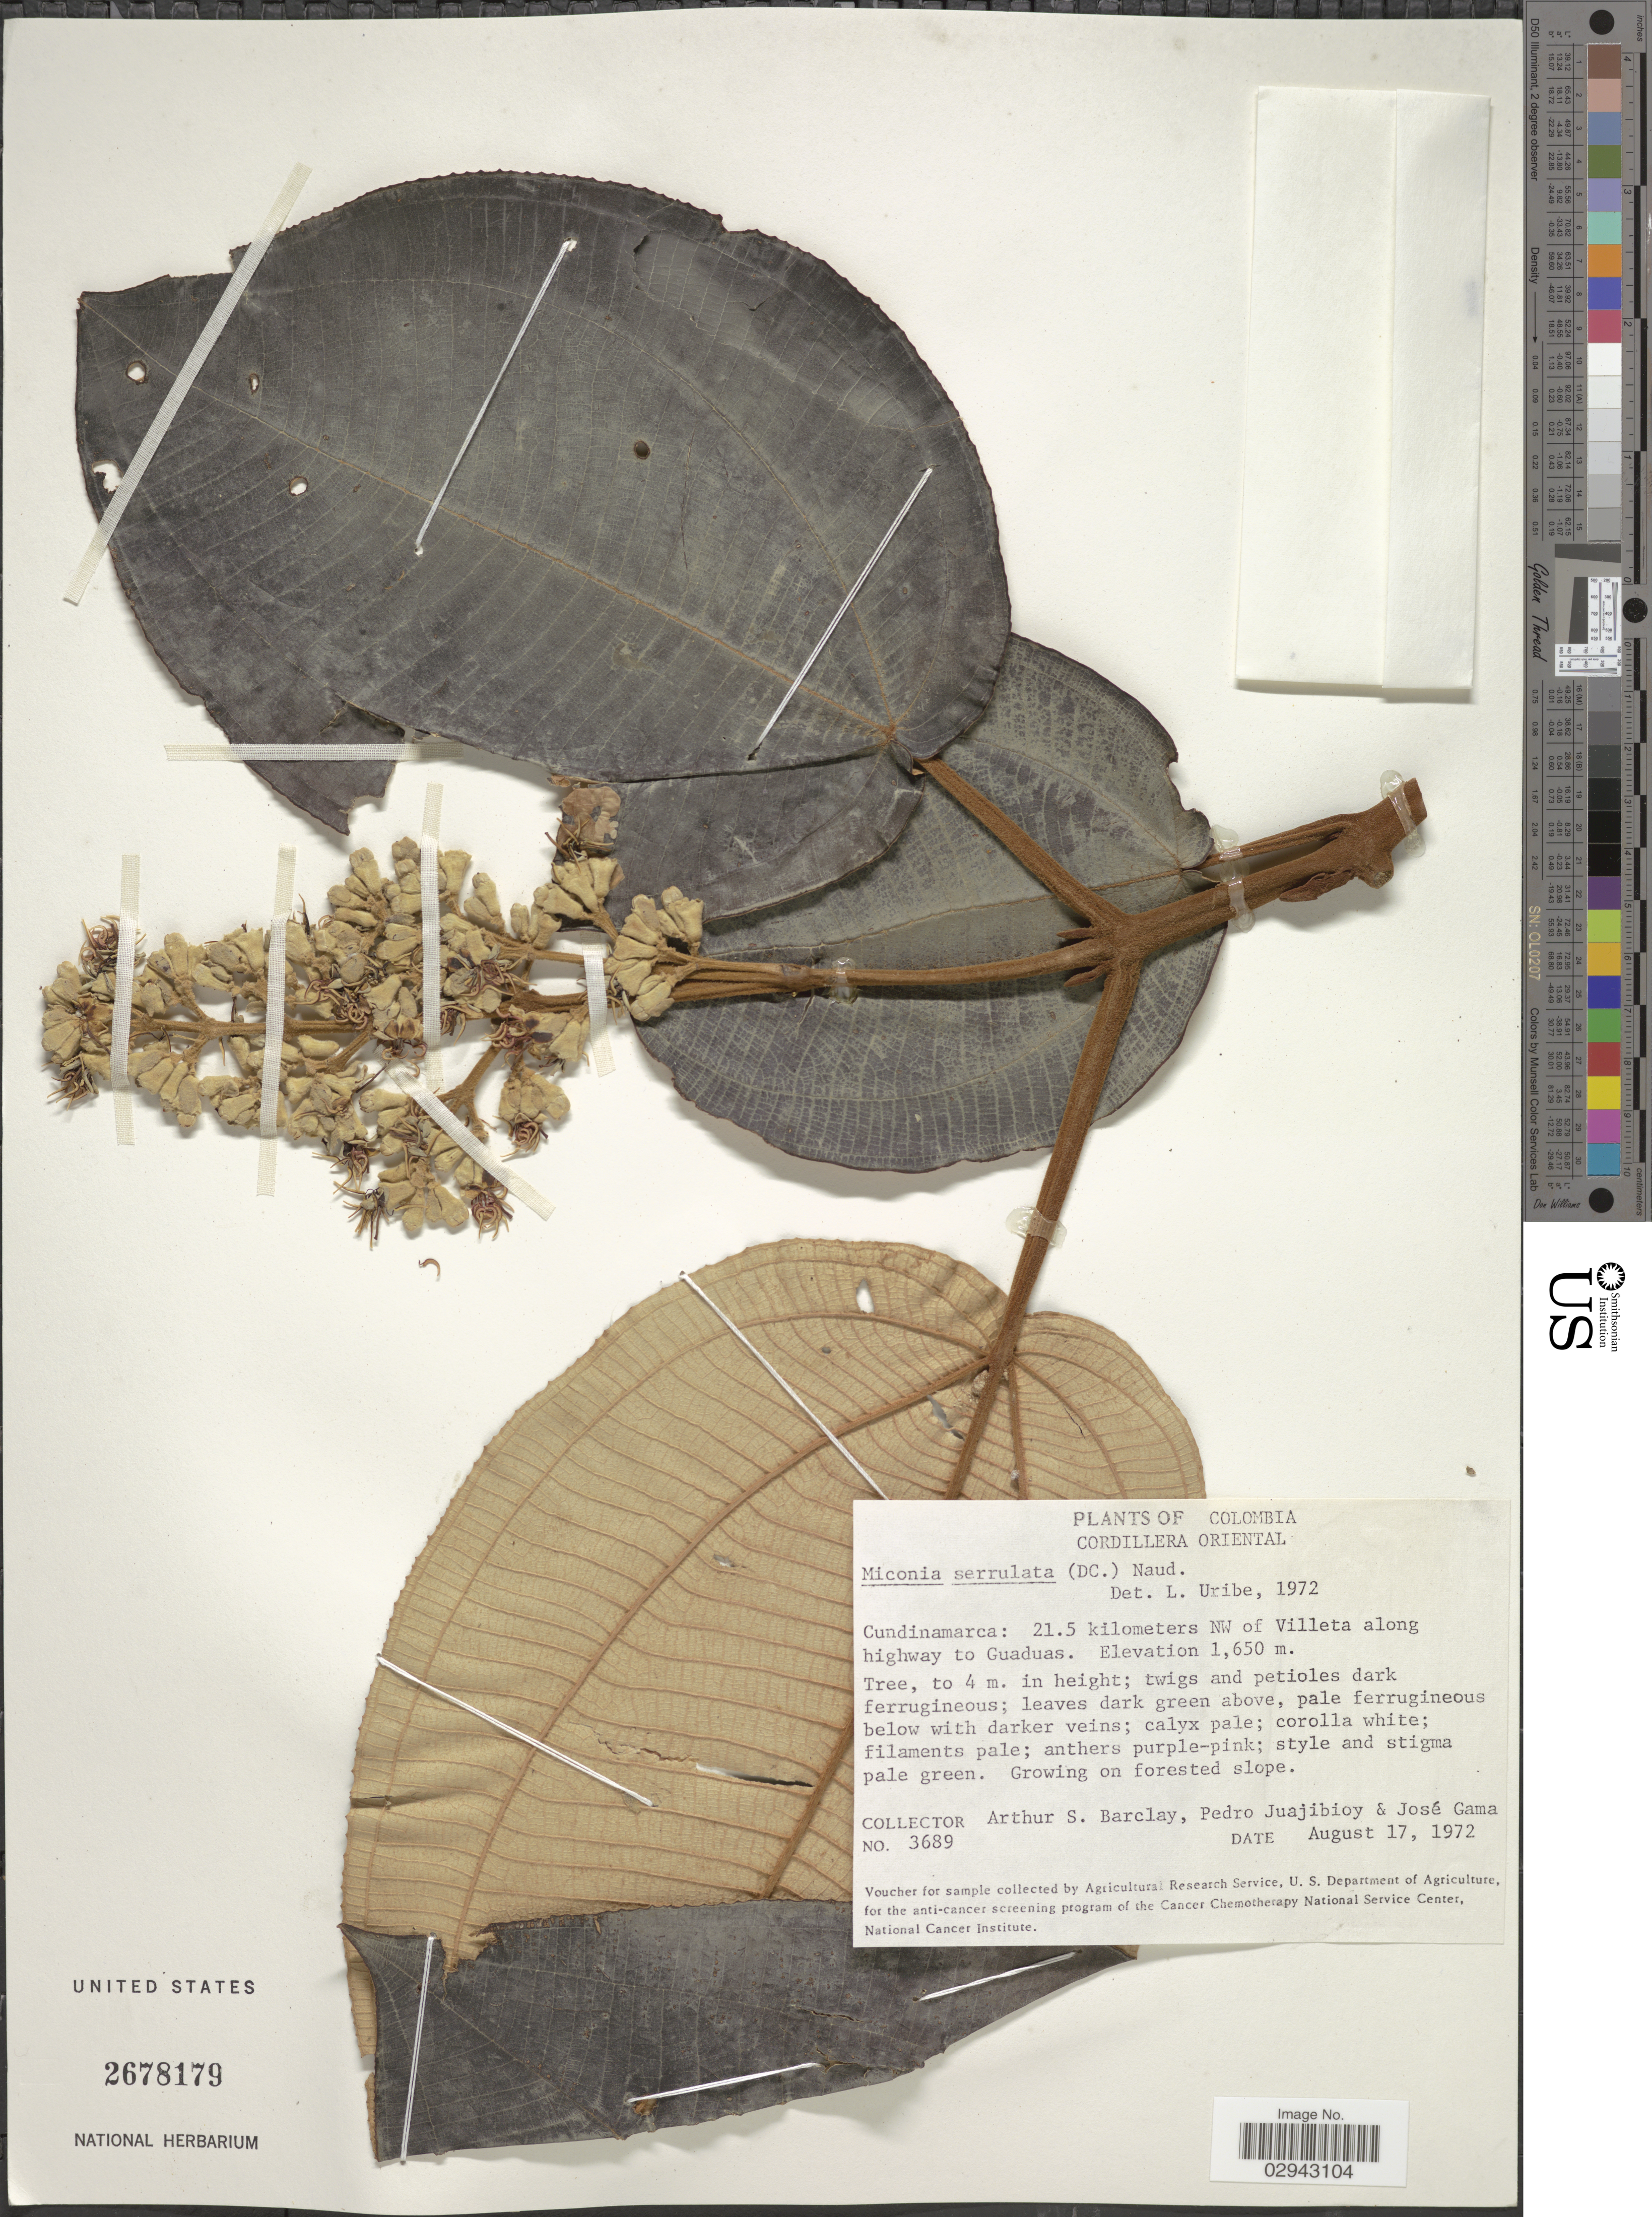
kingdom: Plantae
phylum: Tracheophyta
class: Magnoliopsida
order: Myrtales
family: Melastomataceae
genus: Miconia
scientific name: Miconia serrulata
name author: (DC.) Naudin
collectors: A. S. Barclay, P. Juajibioy & J. Gama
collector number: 3689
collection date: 1972-08-17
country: Colombia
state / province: Cundinamarca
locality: Cordillera Oriental. 21.5 kilometers NW of Villeta along highway to Guaduas.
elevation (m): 1650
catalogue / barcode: US 2678179